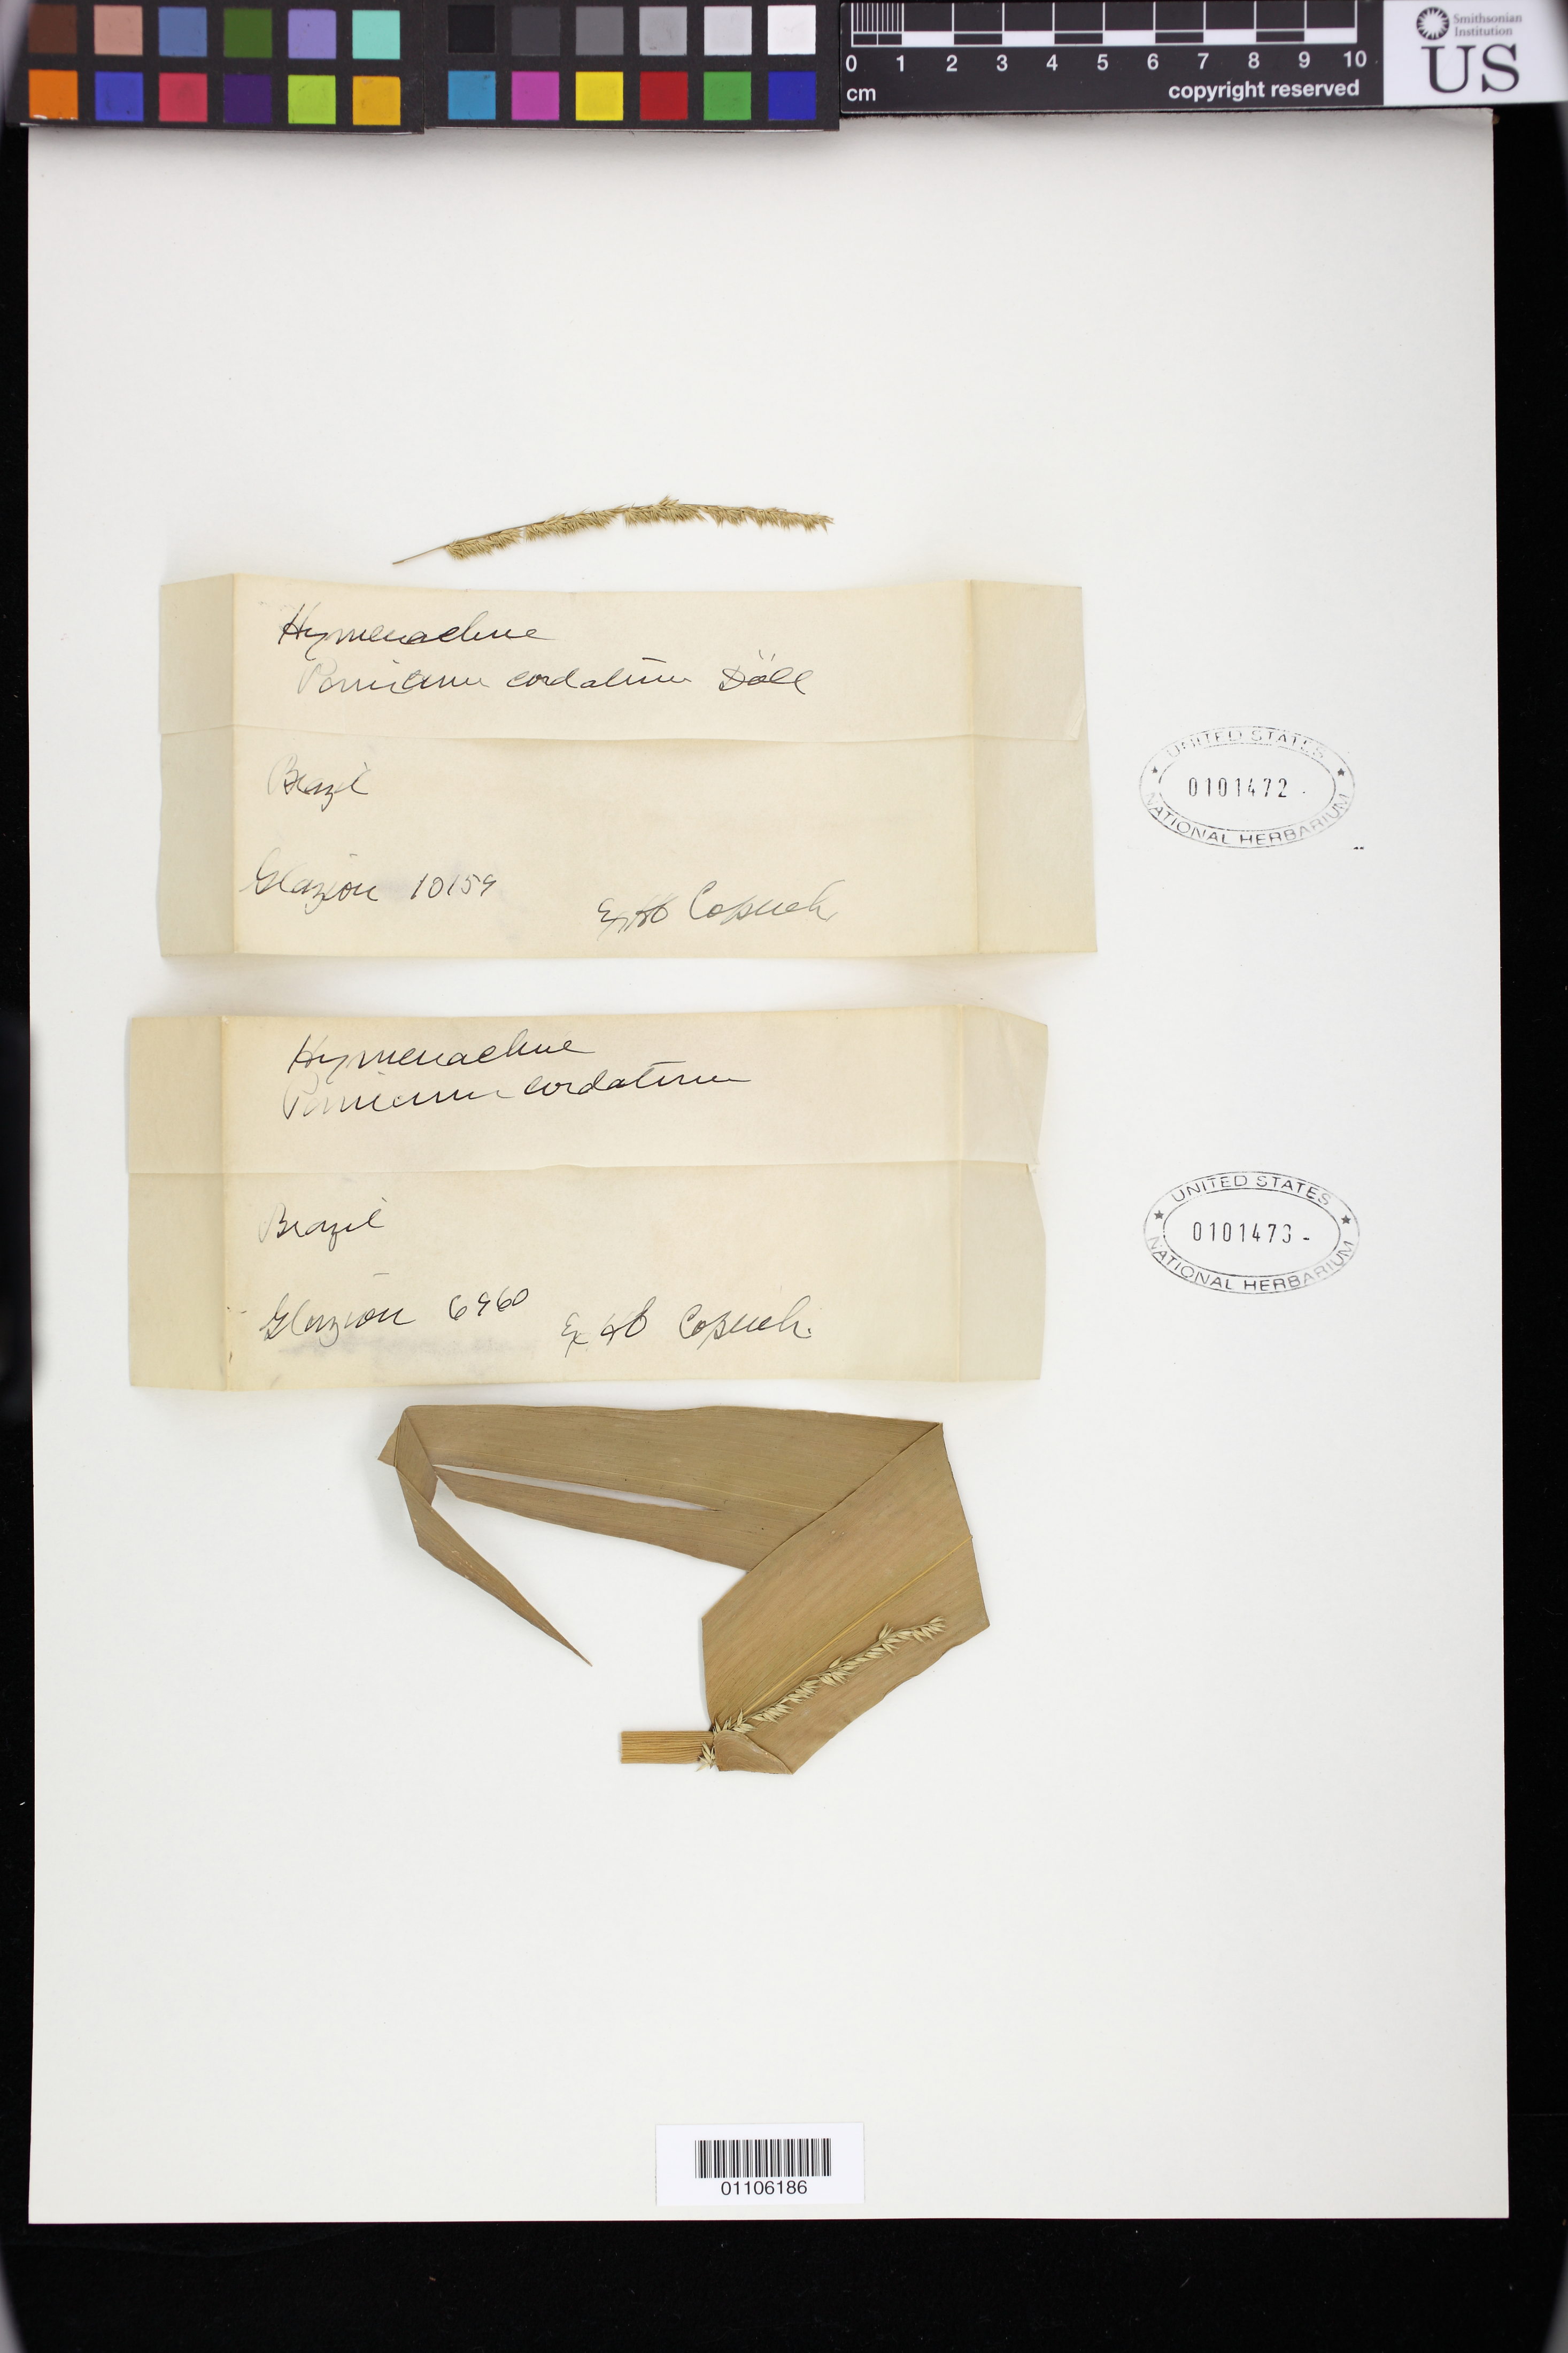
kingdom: Plantae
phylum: Tracheophyta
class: Liliopsida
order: Poales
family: Poaceae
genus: Panicum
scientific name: Panicum cordatum Döll, nom. illeg.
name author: Döll in Mart.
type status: Isosyntype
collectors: A. F. M. Glaziou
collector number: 10159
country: Brazil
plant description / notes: Fragmentary material of type specimen ex herb. Copenhagen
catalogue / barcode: US 101472